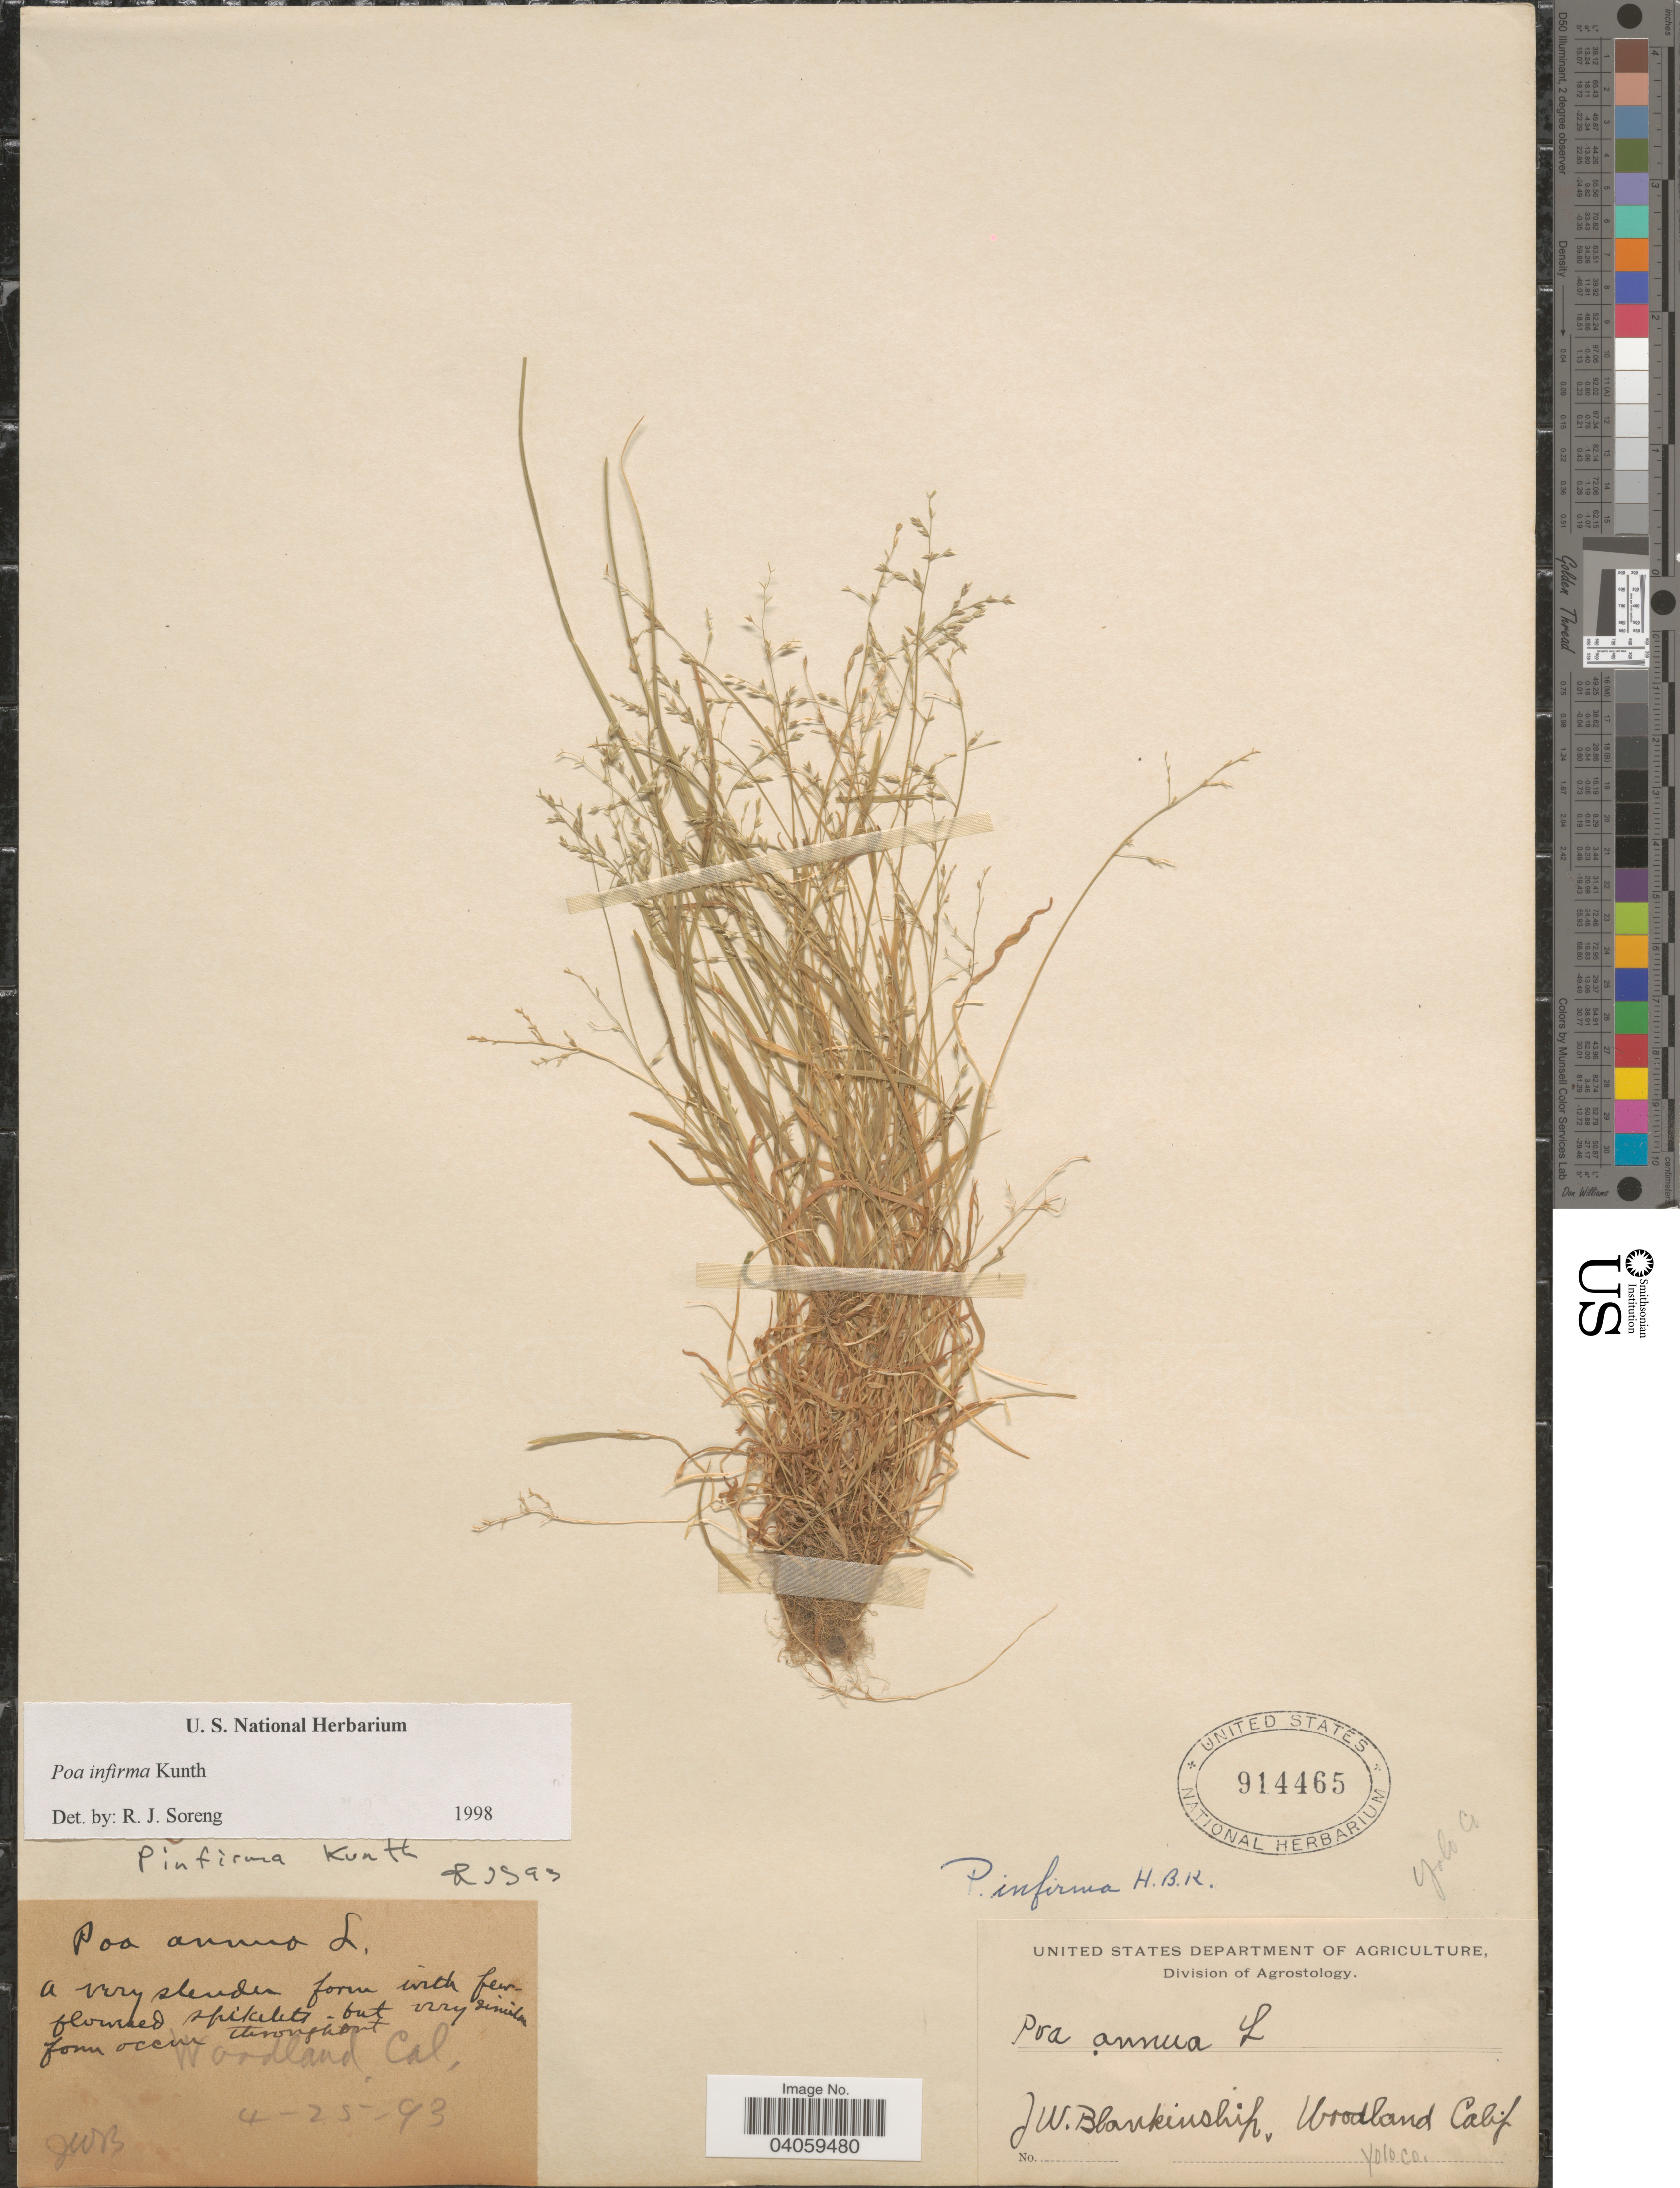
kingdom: Plantae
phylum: Tracheophyta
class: Liliopsida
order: Poales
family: Poaceae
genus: Poa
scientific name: Poa infirma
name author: Kunth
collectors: J. W. Blankinship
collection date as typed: Transcribed d/m/y: 25/4/93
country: United States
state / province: Oregon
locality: Woodland. Yolo Co.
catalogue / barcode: US 914465